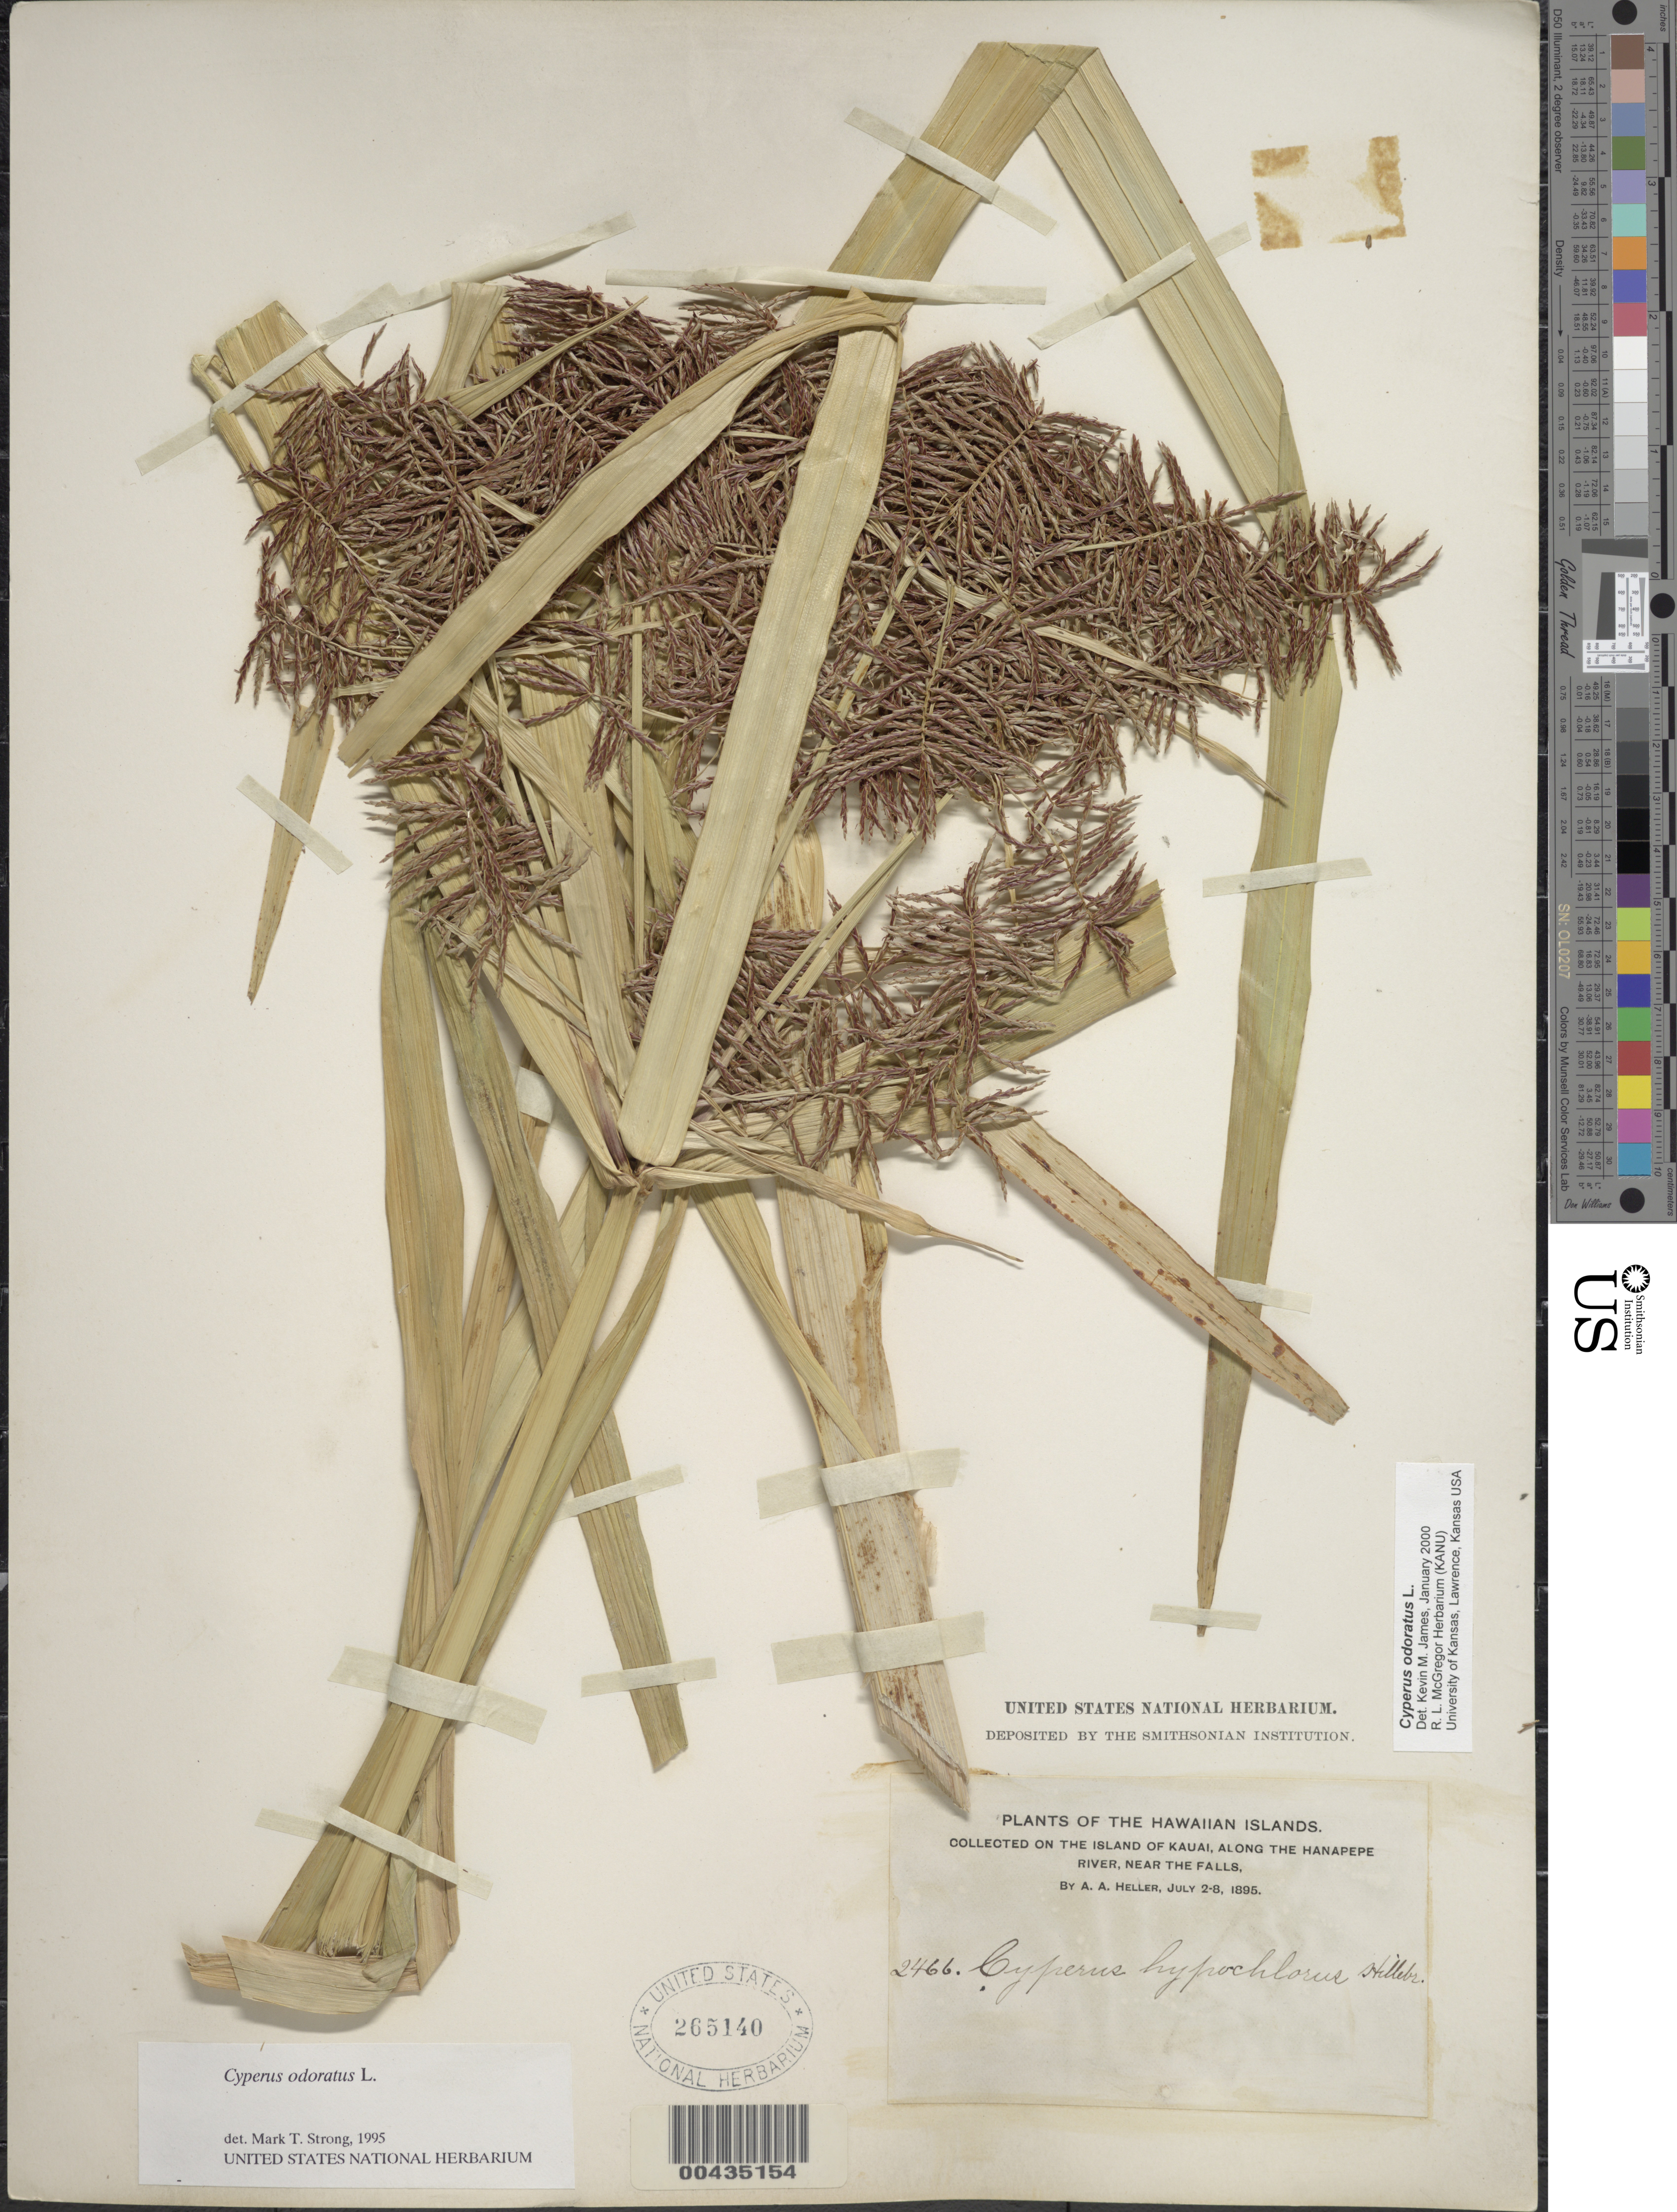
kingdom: Plantae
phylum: Tracheophyta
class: Liliopsida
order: Poales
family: Cyperaceae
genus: Cyperus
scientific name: Cyperus prescottianus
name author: Hook. & Arn.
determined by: Wagner, W. L., (BOT), Smithsonian Institution - National Museum of Natural History (UNITED STATES)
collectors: A. A. Heller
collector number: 2466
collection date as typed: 2 Jul 1895 to 8 Jul 1895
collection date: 1895-07-02/1895-07-08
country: United States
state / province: Hawaii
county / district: Kauai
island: Kaua'i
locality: Along the Hanapepe River, near the falls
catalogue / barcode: US 265140